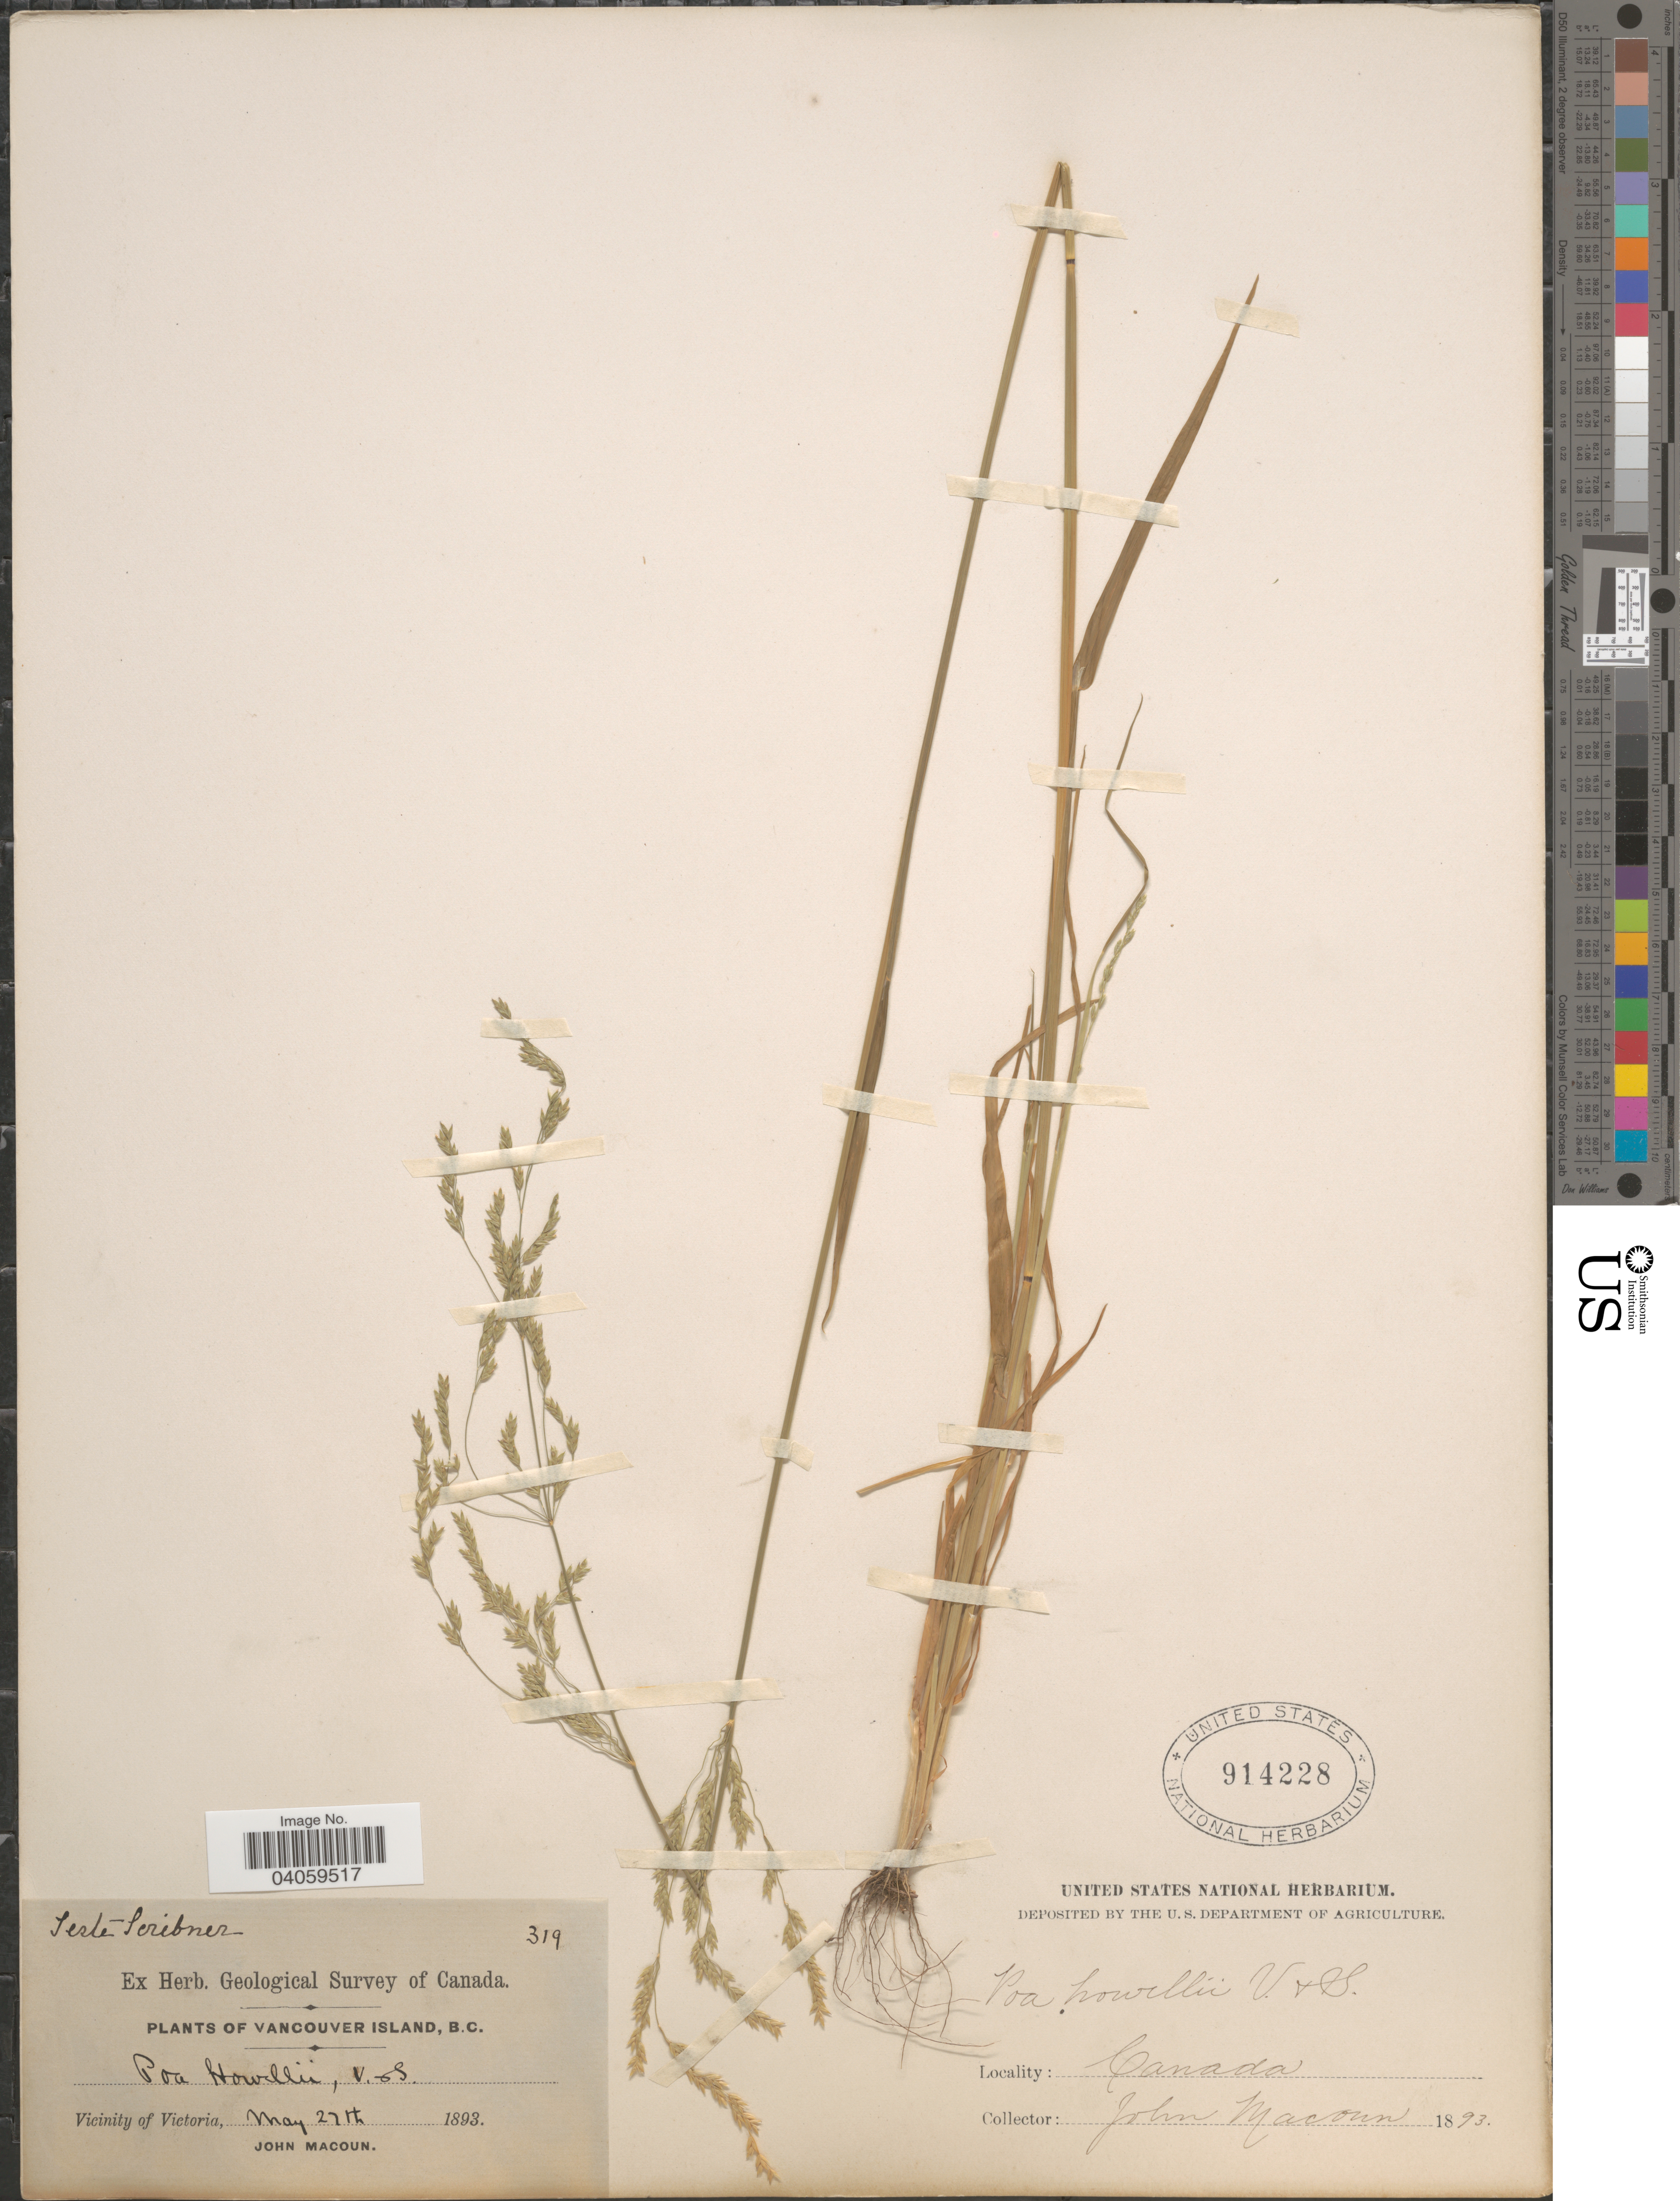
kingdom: Plantae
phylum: Tracheophyta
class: Liliopsida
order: Poales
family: Poaceae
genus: Poa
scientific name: Poa howellii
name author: Vasey & Scribn.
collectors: J. Macoun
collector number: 319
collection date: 1893-05-27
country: Canada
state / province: British Columbia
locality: Vancouver Island. Vicinity of Victoria.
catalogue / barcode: US 914228